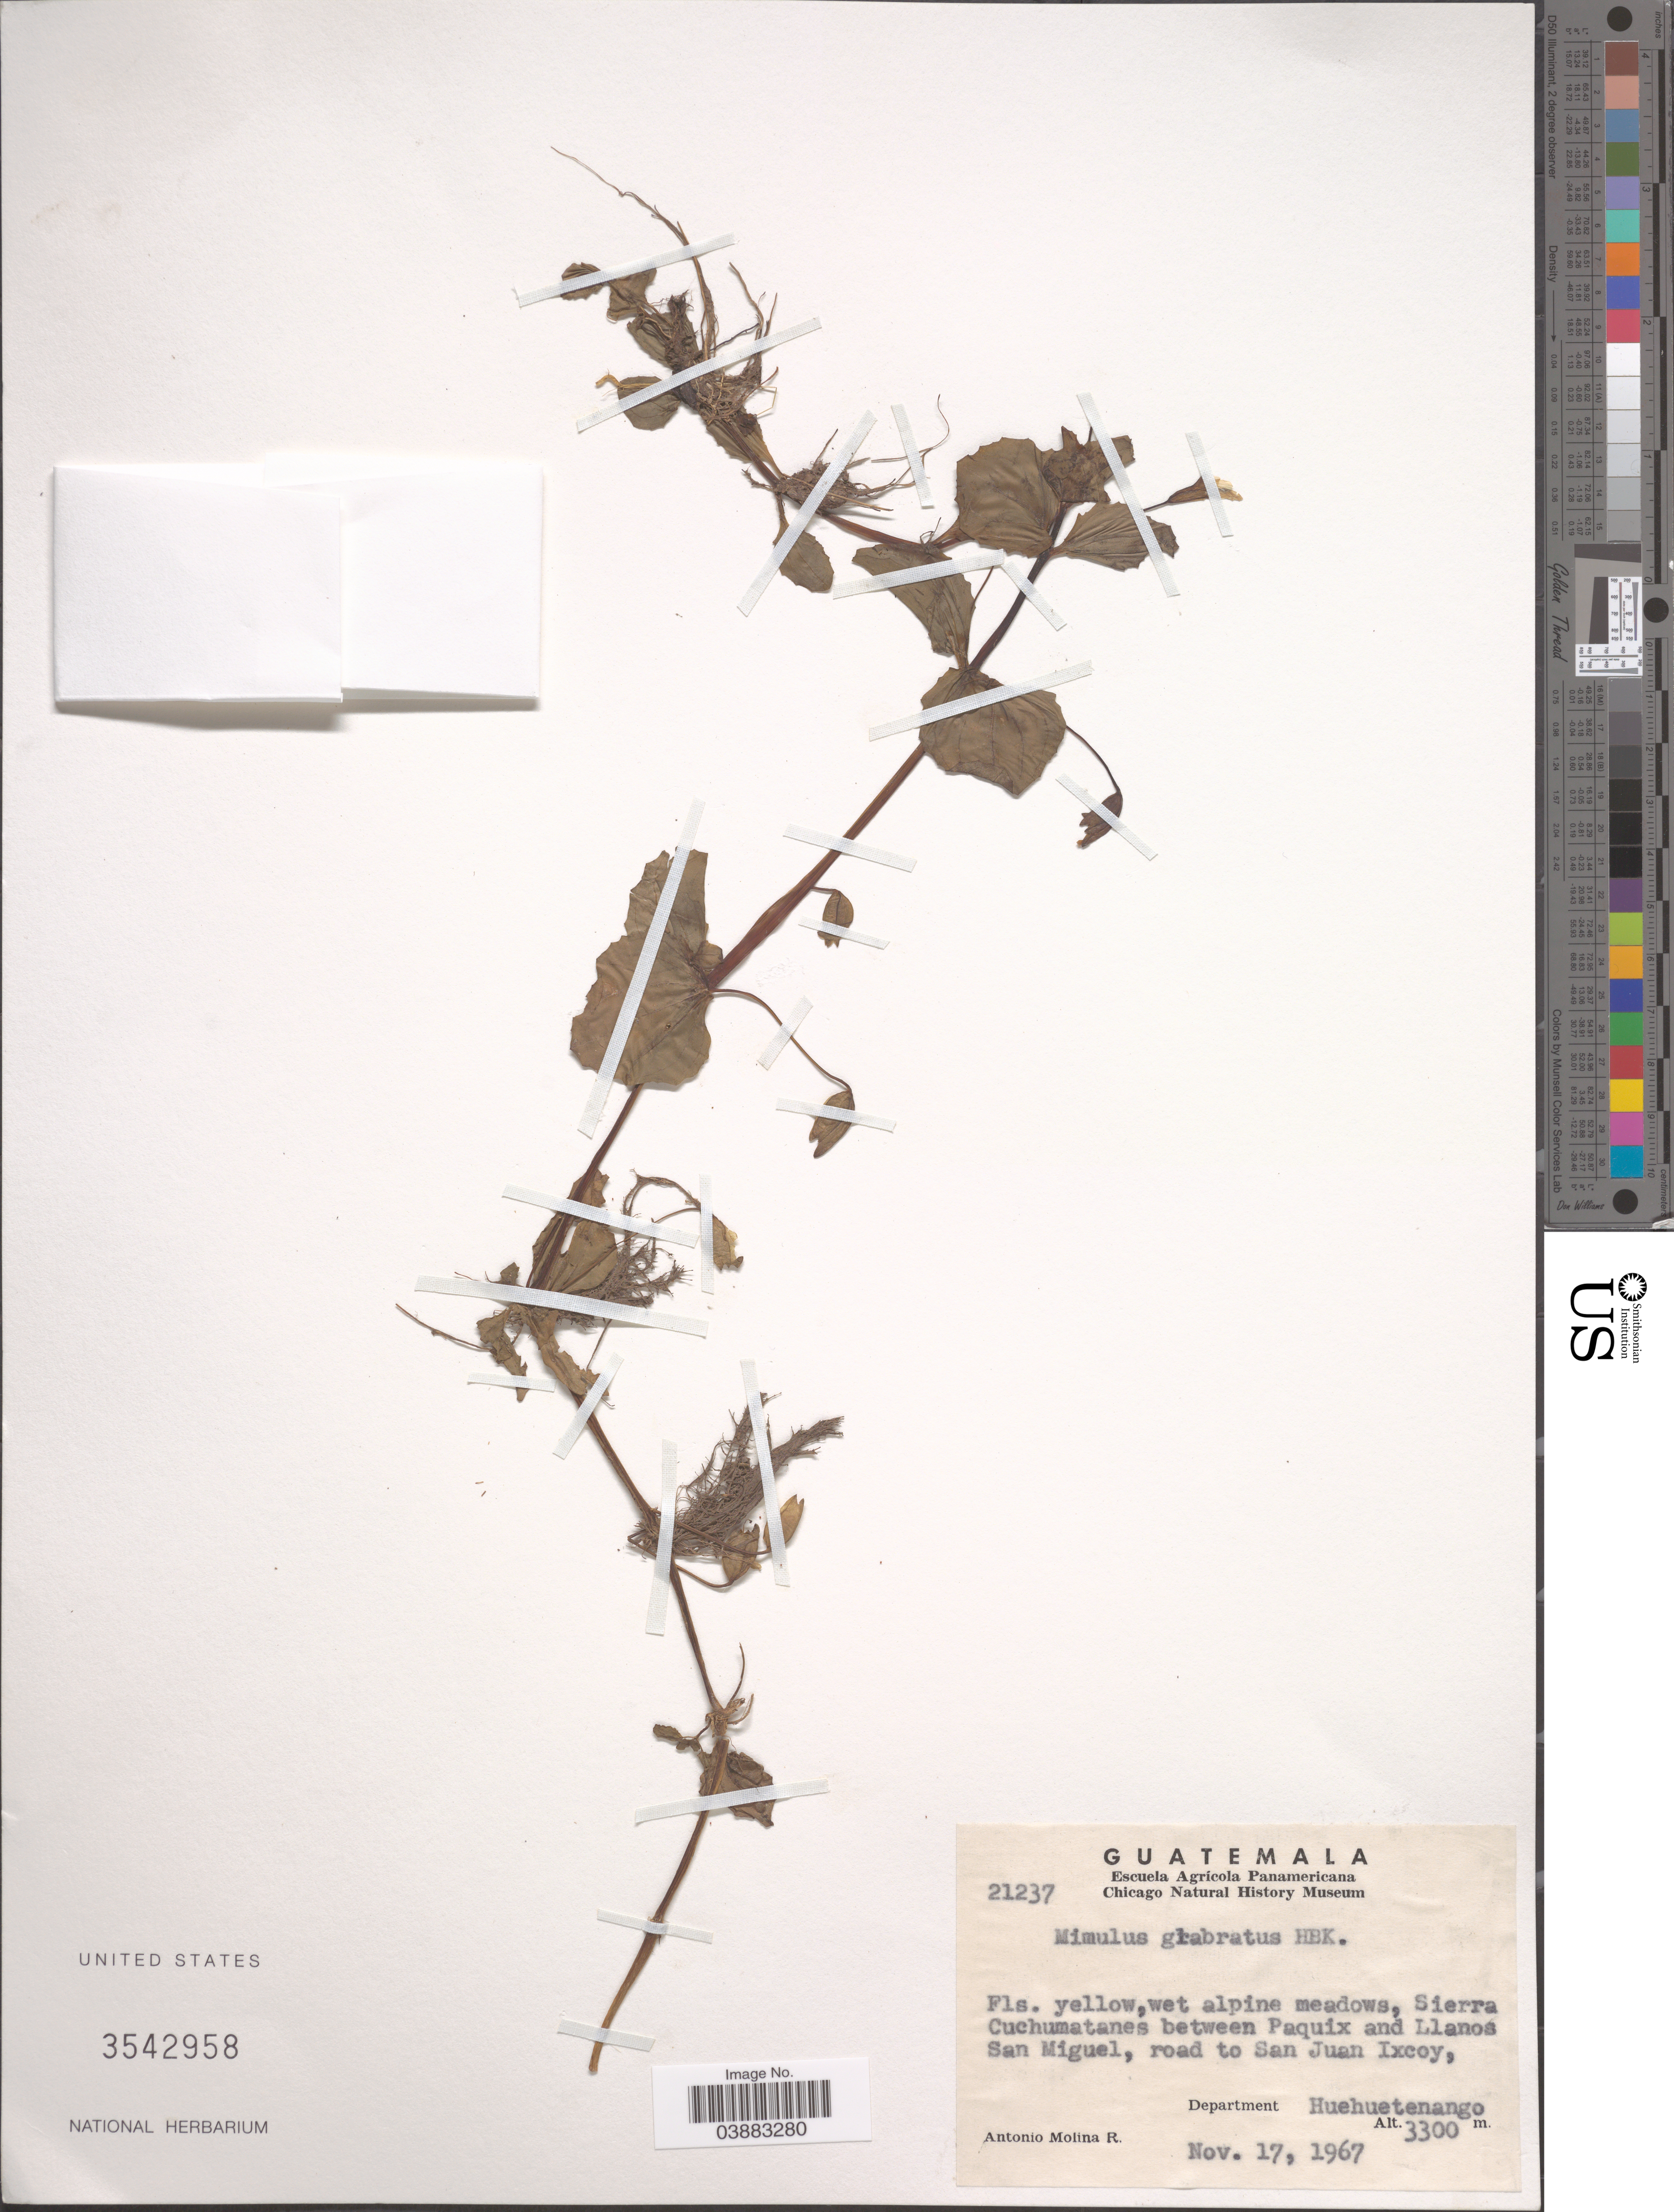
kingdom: Plantae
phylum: Tracheophyta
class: Magnoliopsida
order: Lamiales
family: Phrymaceae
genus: Mimulus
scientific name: Mimulus glabratus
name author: Kunth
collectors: A. Molina R.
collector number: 21237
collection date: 1967-11-17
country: Guatemala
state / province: Huehuetenango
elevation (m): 3300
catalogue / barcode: US 3542958